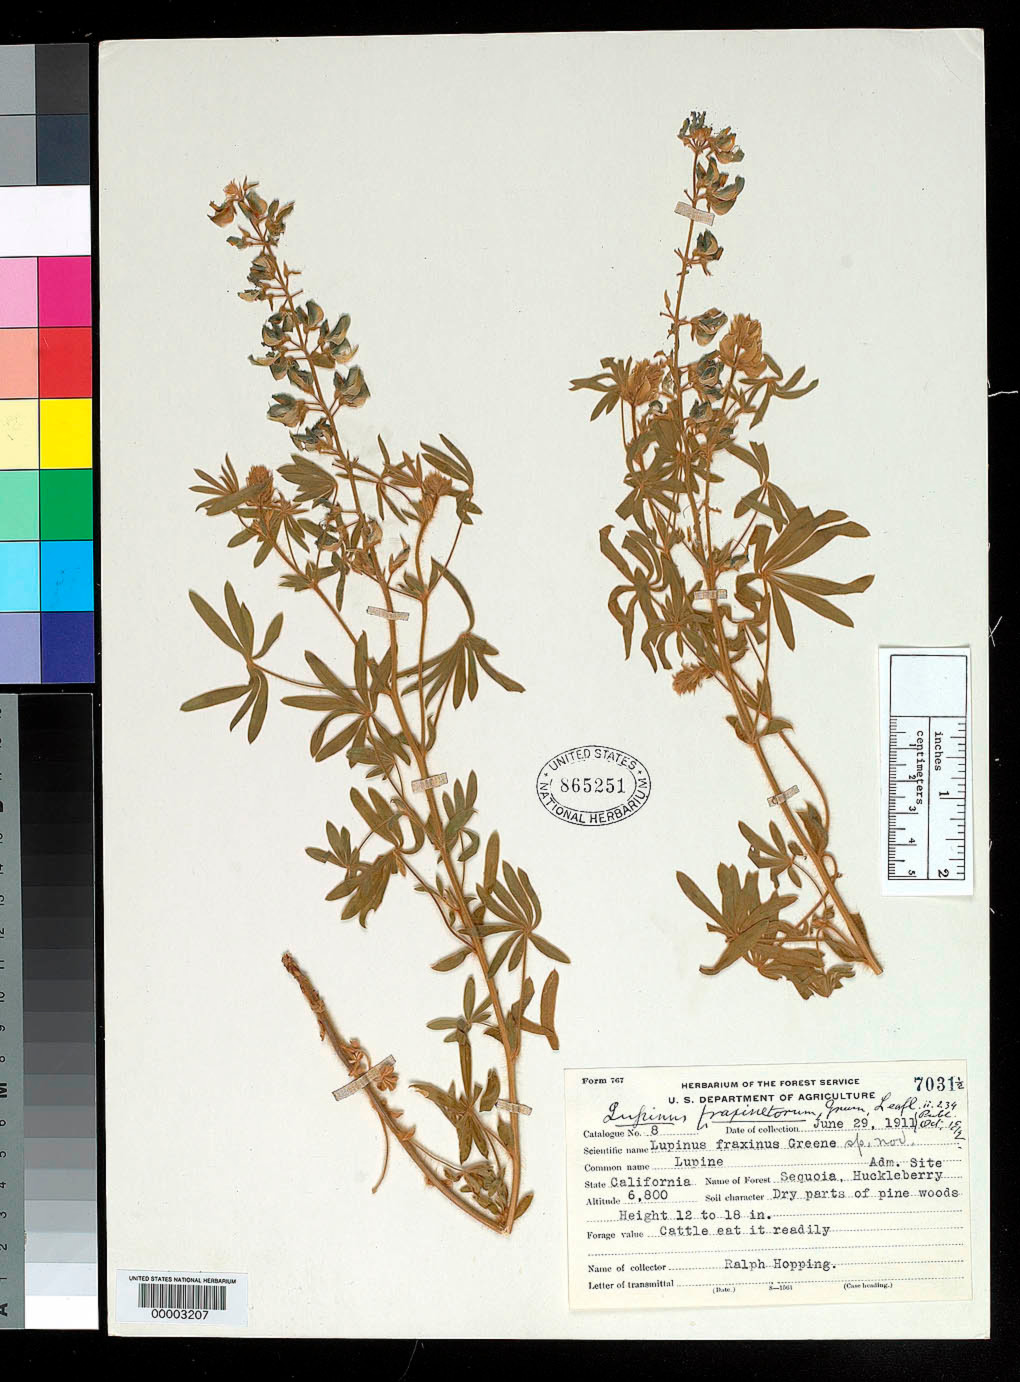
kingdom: Plantae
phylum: Tracheophyta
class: Magnoliopsida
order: Fabales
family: Fabaceae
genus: Lupinus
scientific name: Lupinus fraxinetorum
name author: Greene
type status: Isotype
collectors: R. Hopping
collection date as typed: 29 Jun 1911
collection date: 1911-06-29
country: United States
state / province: California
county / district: Fresno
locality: Sequoia Forest Reservation.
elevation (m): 2073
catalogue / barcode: US 865251